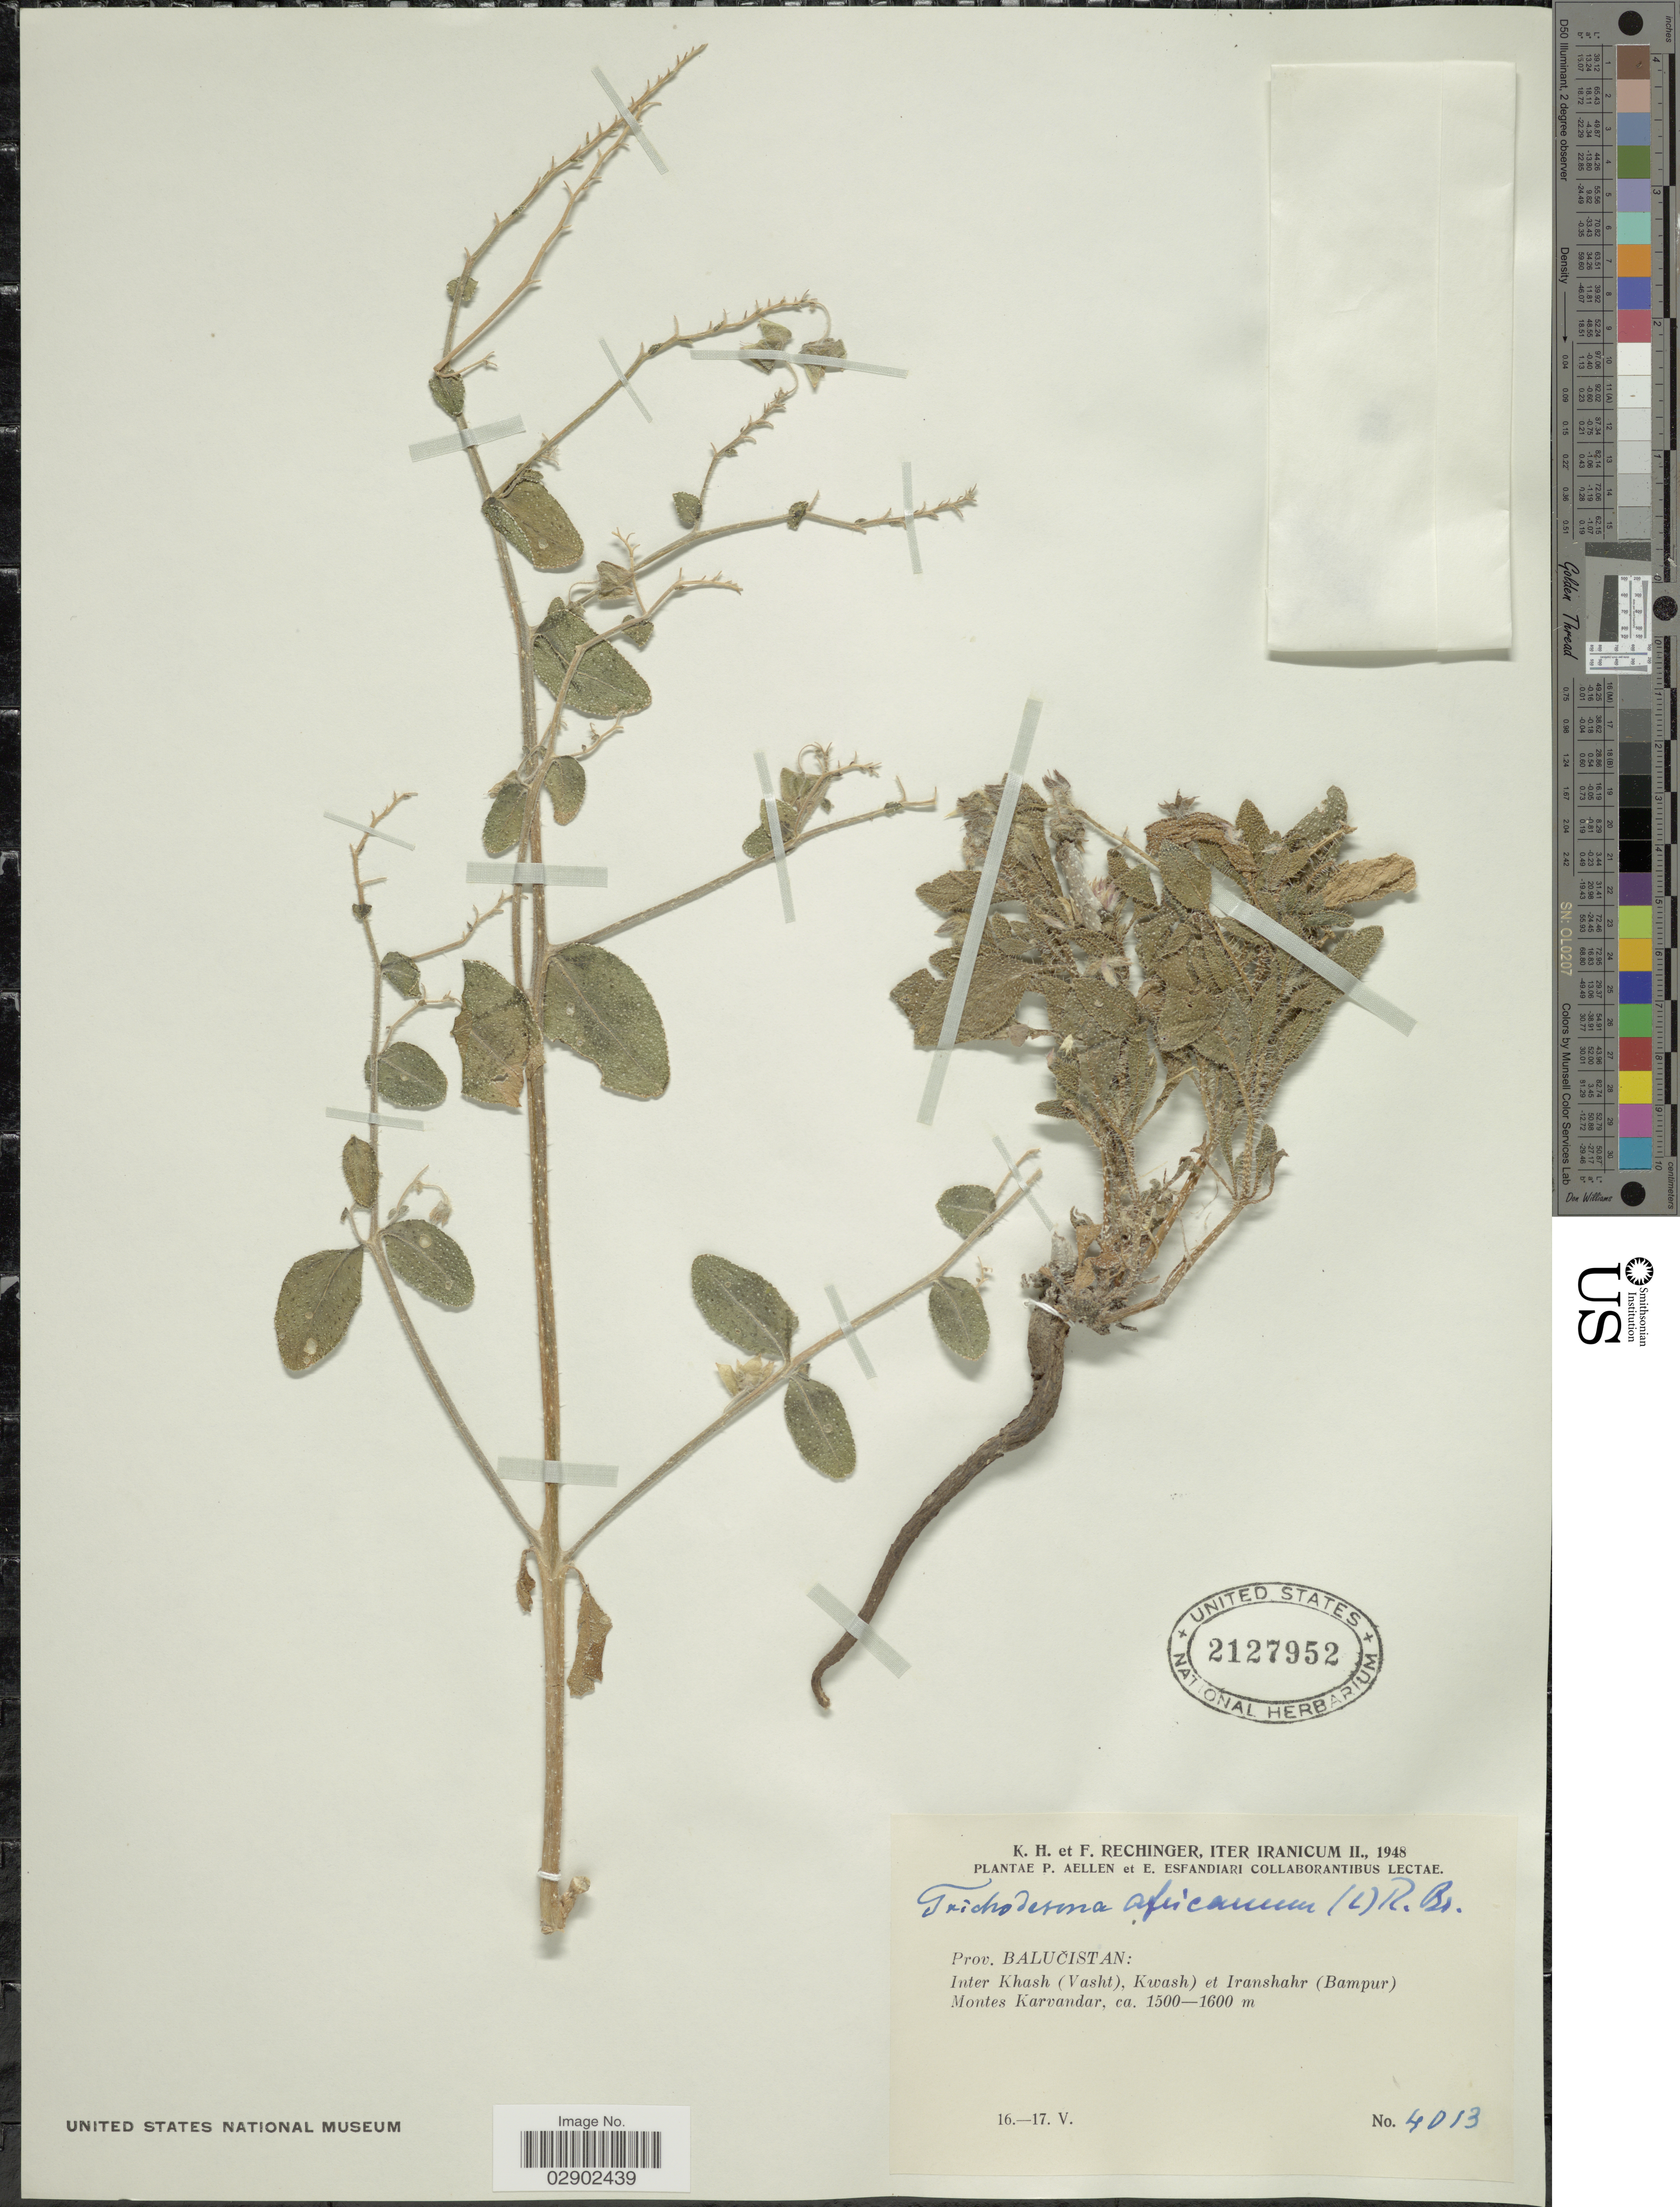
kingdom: Plantae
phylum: Tracheophyta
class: Magnoliopsida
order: Boraginales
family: Boraginaceae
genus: Trichodesma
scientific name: Trichodesma africanum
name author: (L.) Sm.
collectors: K. H. Rechinger & F. Rechinger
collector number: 4013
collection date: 1948-05-16/1948-05-17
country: Iran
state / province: Sistan and Baluchistan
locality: Prov. Balucistan: Inter Khash (Vasht), Kwash) et Iranshahr (Bampur) Montes Karvandar.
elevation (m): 1500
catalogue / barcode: US 2127952